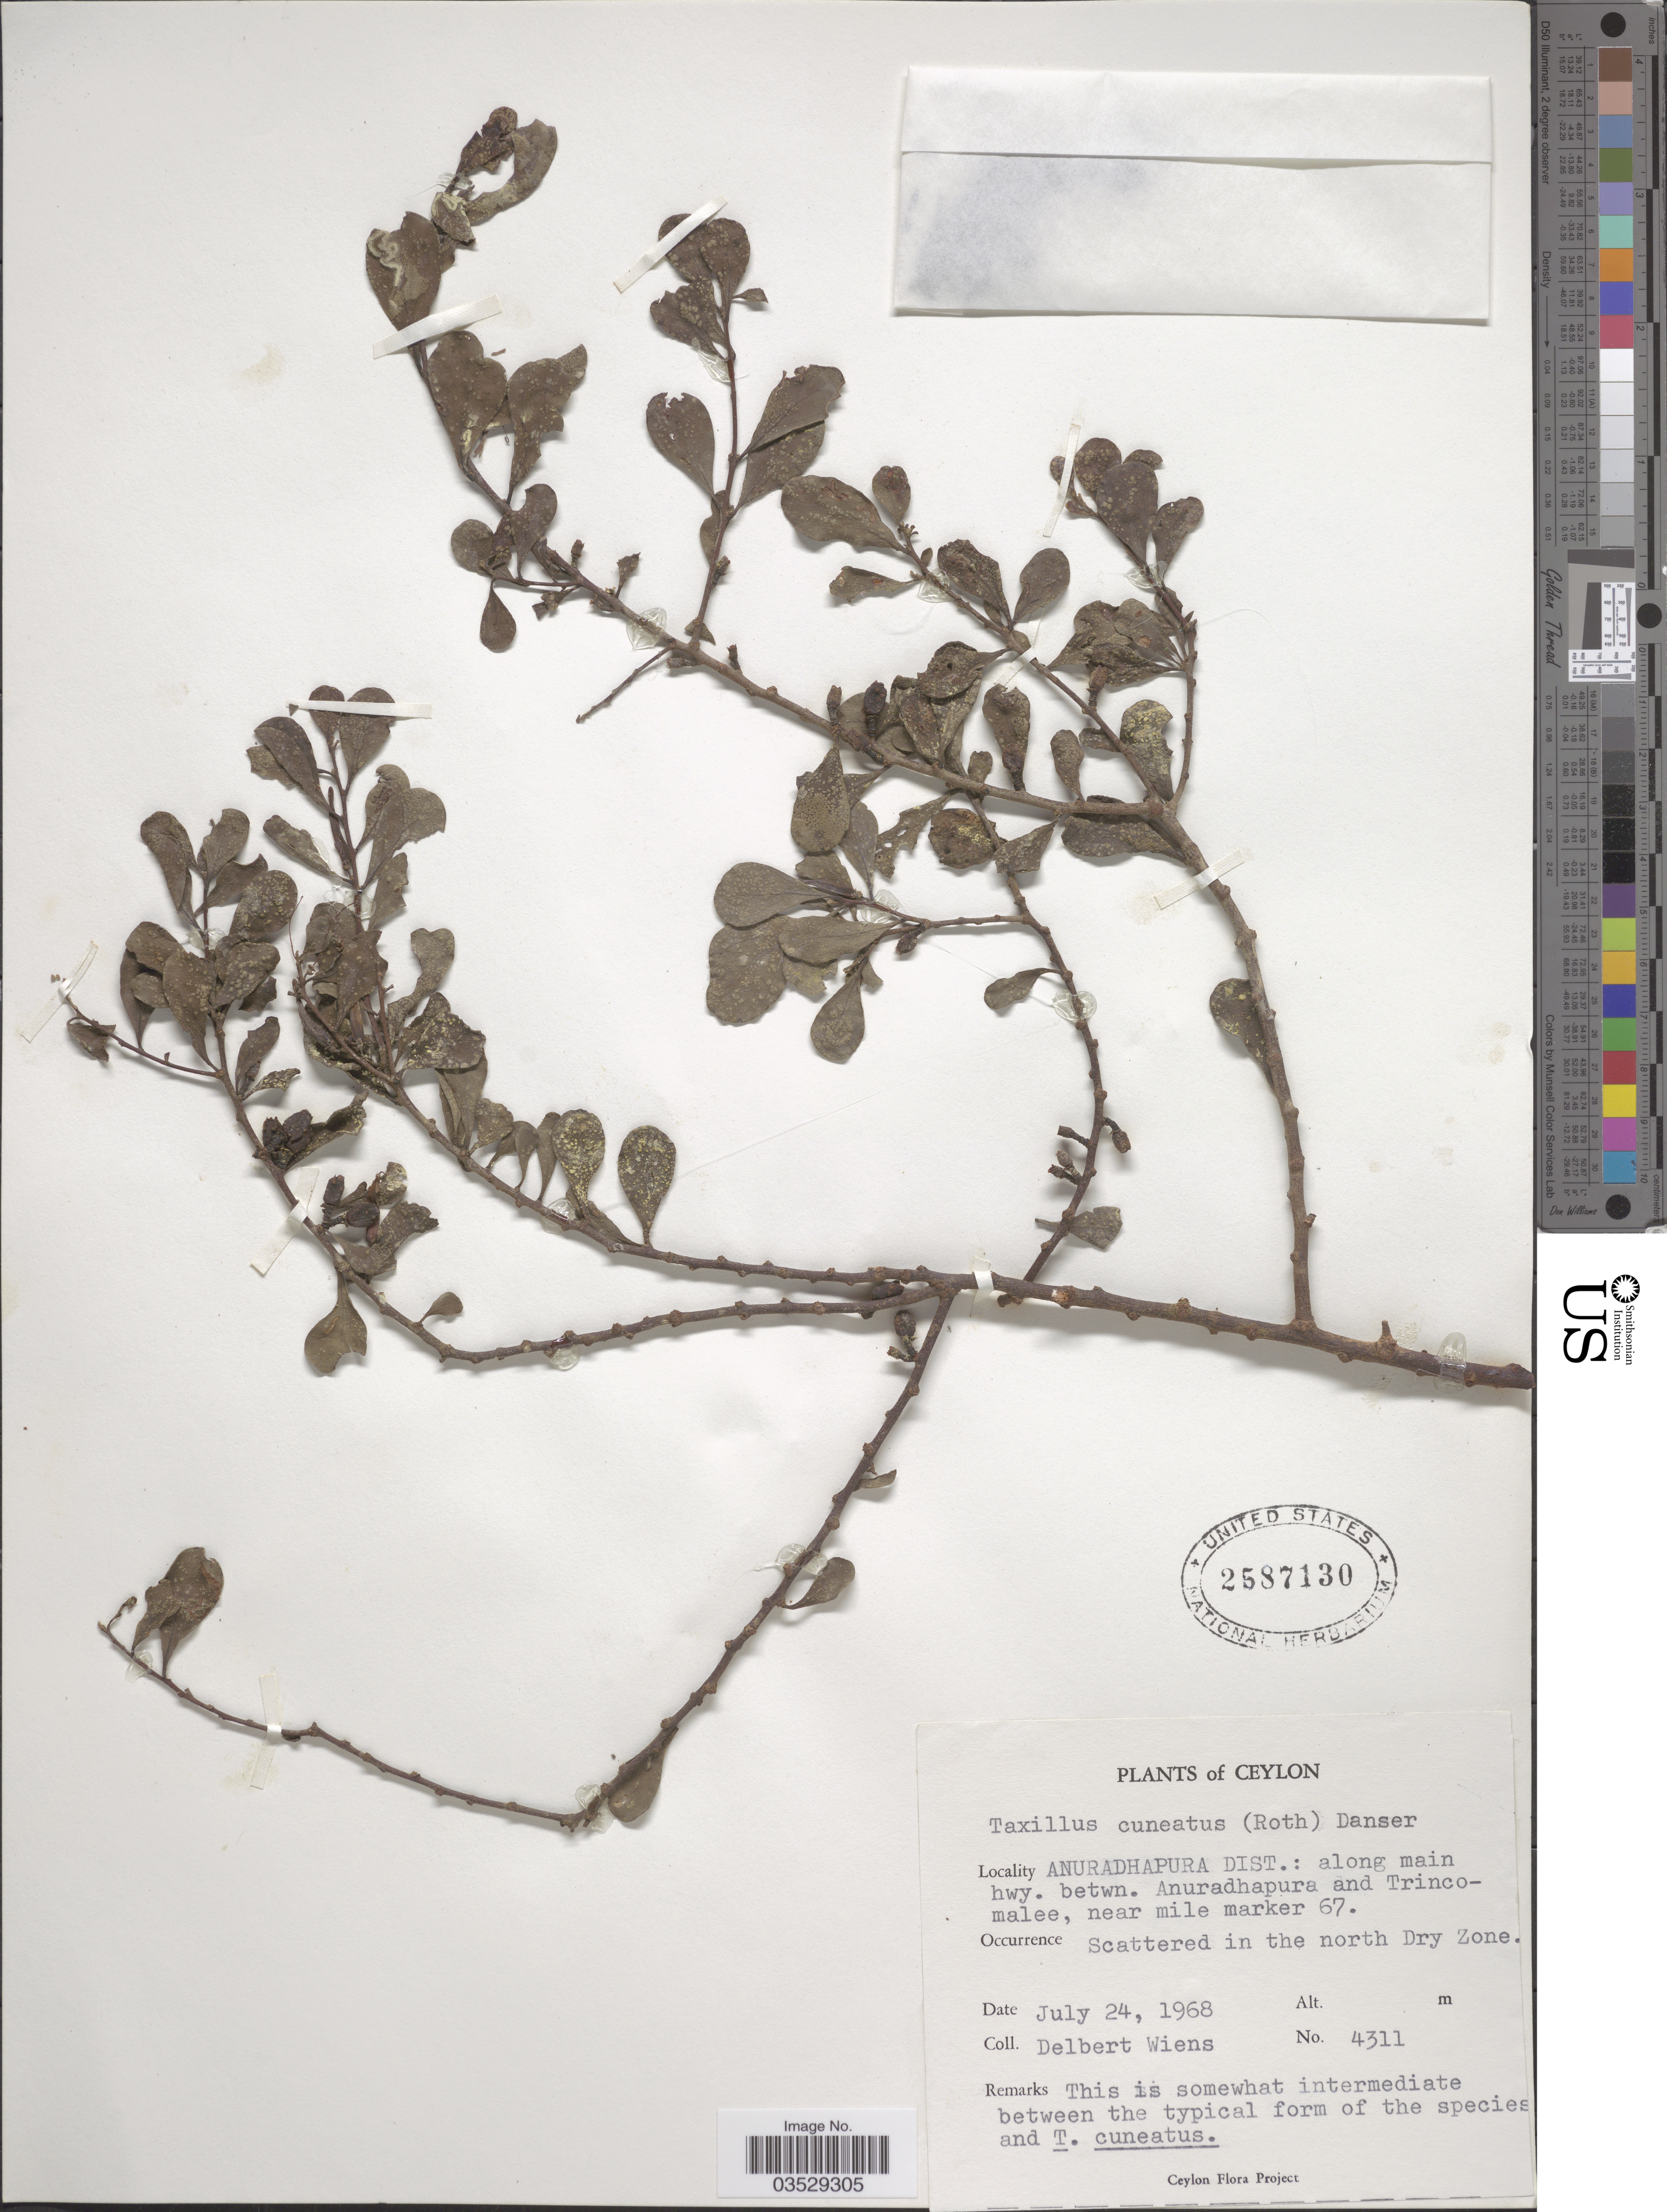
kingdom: Plantae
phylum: Tracheophyta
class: Magnoliopsida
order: Santalales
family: Loranthaceae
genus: Taxillus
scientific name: Taxillus cuneatus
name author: Danser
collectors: D. Wiens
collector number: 4311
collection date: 1968-07-24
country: Sri Lanka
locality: Ceylon. Anuradhapura Dist.: along main hwy. btwn. Anuradhapura and Trincomalee, near mile marker 67. Scattered in the north Dry Zone.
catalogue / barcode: US 2587130